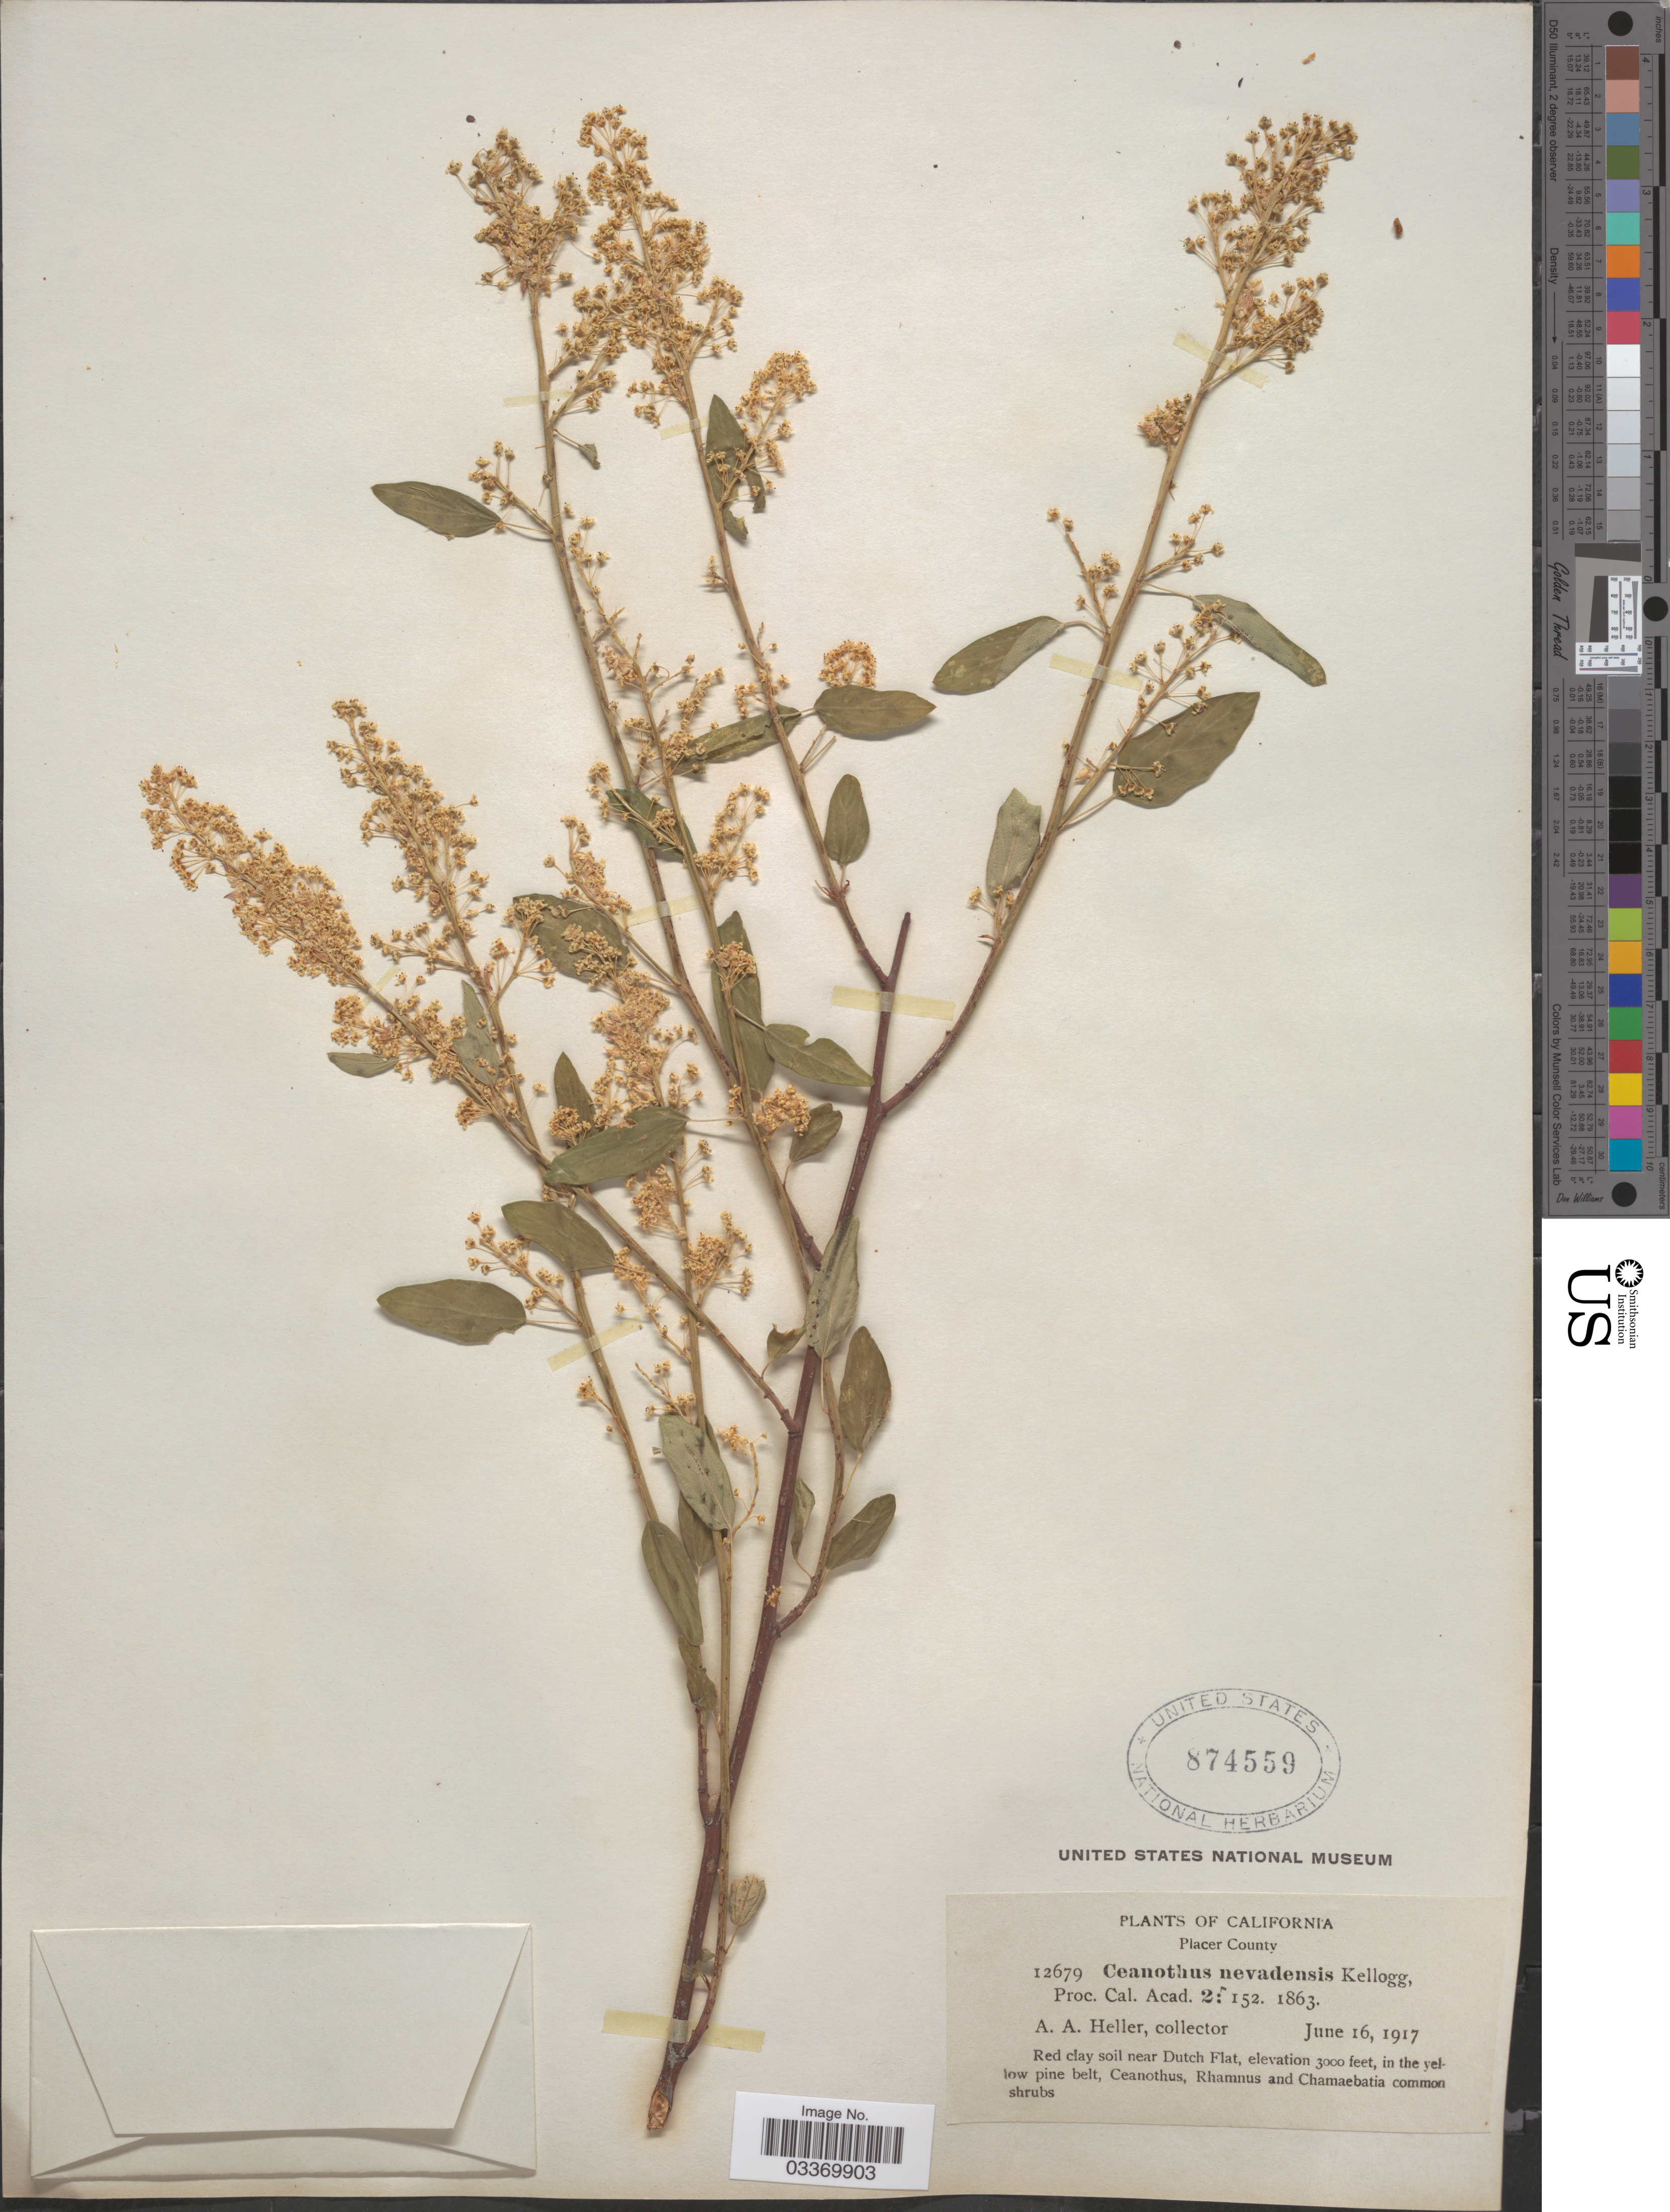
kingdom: Plantae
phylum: Tracheophyta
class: Magnoliopsida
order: Rosales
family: Rhamnaceae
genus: Ceanothus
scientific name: Ceanothus nevadensis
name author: Kellogg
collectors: A. A. Heller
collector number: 12679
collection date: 1917-06-16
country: United States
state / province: California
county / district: Placer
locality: Placer County. Red clay soil near Dutch Flat.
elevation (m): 914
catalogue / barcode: US 874559